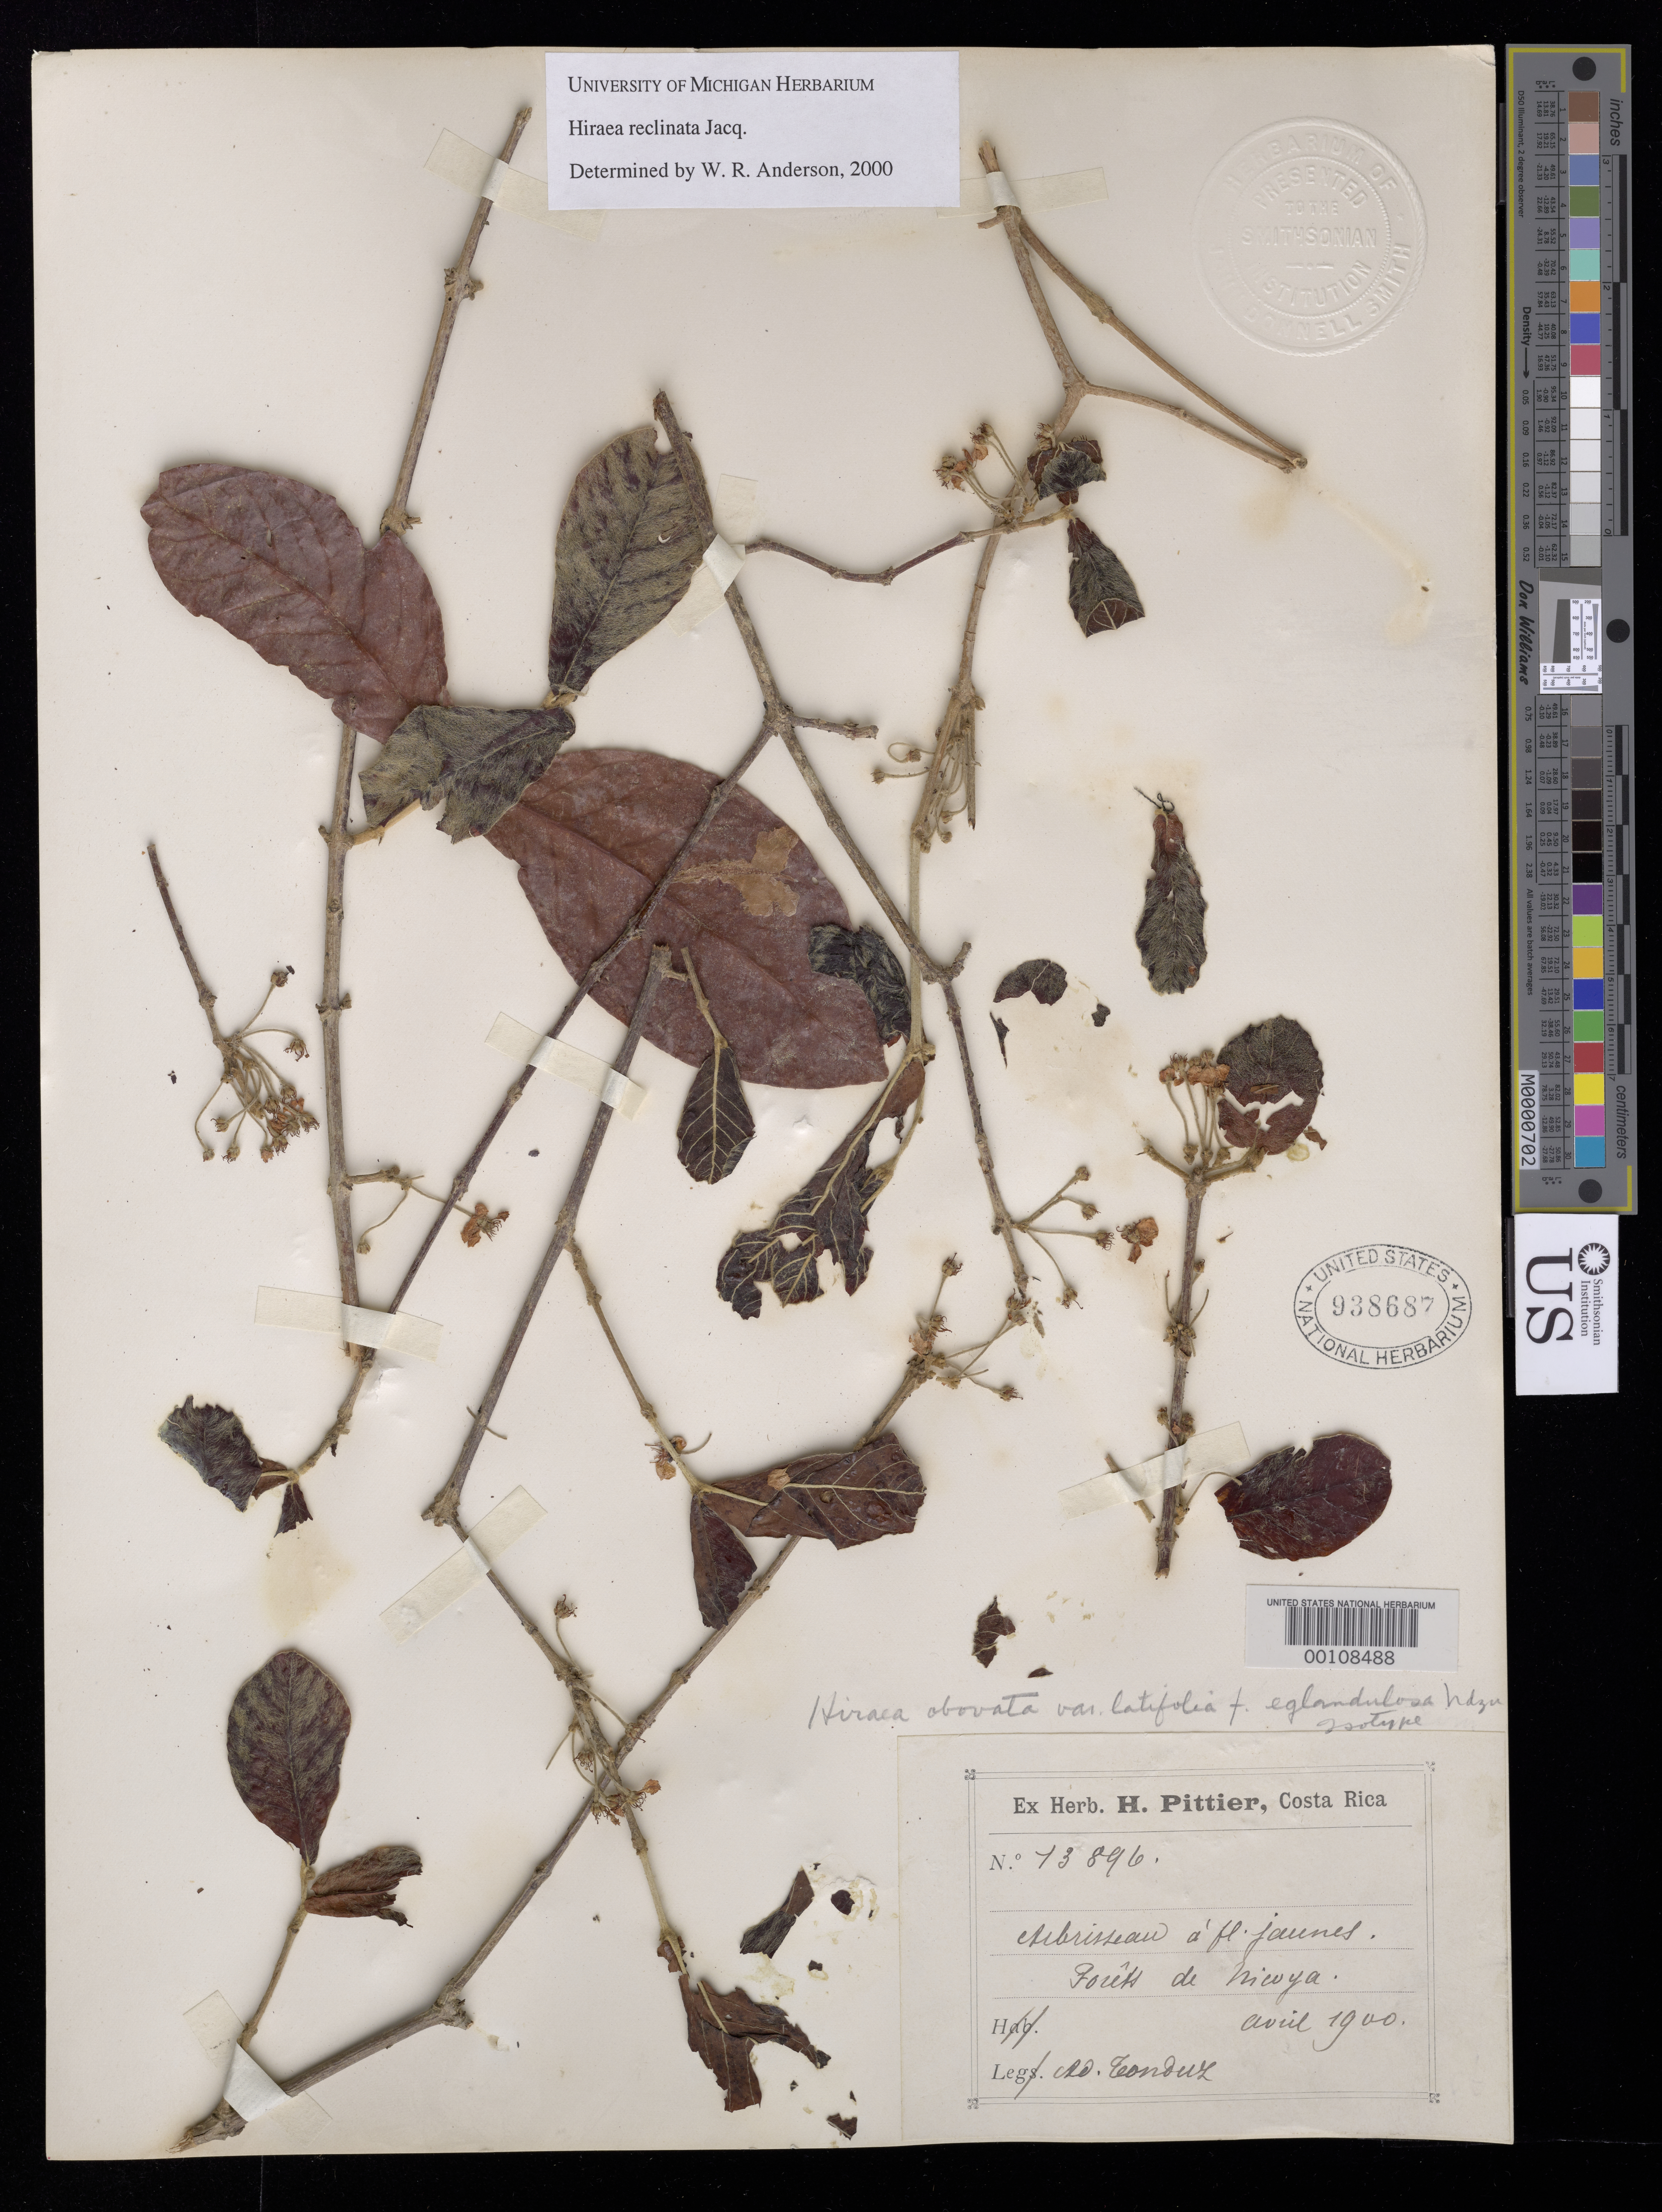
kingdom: Plantae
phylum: Tracheophyta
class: Magnoliopsida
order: Malpighiales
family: Malpighiaceae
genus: Hiraea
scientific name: Hiraea obovata f. eglandulosa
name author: Nied.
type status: Isotype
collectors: A. Tonduz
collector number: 13896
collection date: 1900-04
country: Costa Rica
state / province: Guanacaste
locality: forets de Nicoya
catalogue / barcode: US 938687